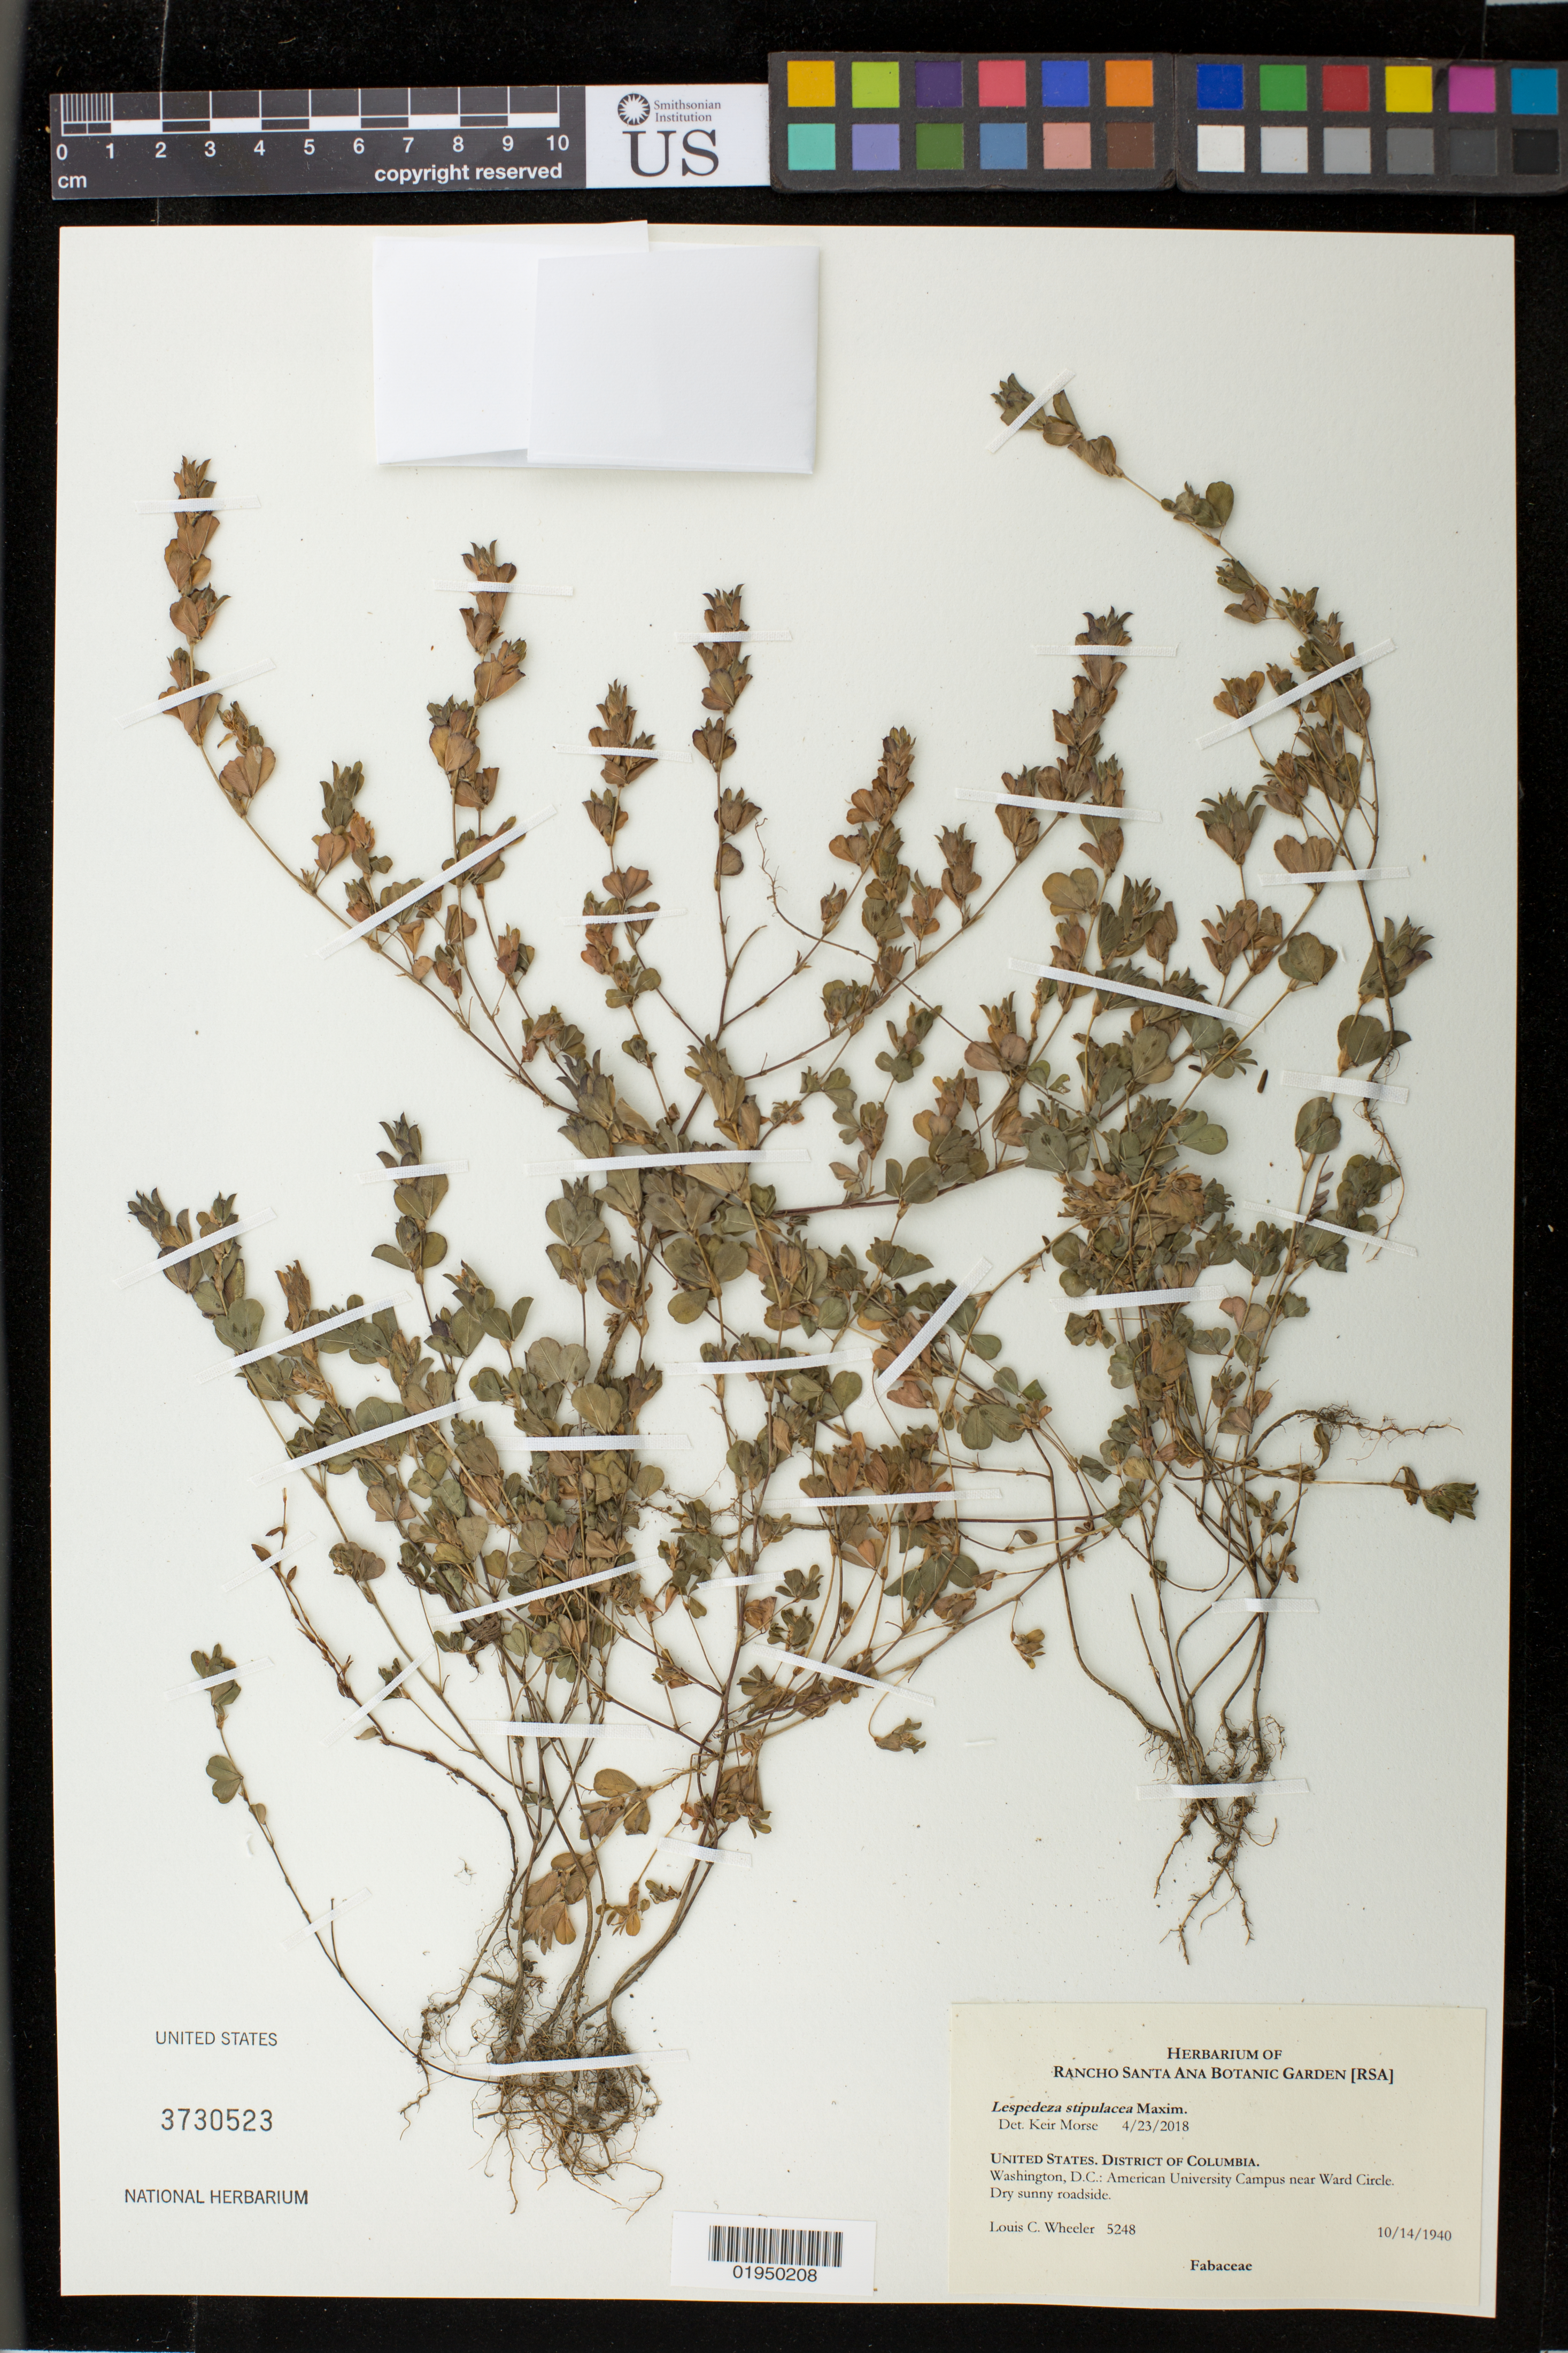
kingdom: Plantae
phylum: Tracheophyta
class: Magnoliopsida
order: Fabales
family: Fabaceae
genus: Kummerowia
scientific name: Kummerowia stipulacea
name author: (Maxim.) Makino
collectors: L. C. Wheeler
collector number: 5248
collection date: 1940-10-14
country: United States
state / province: District of Columbia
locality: Washinghton, D.C.: American University Campus near Ward Circle.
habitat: Dry sunny roadside.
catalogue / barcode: US 3730523